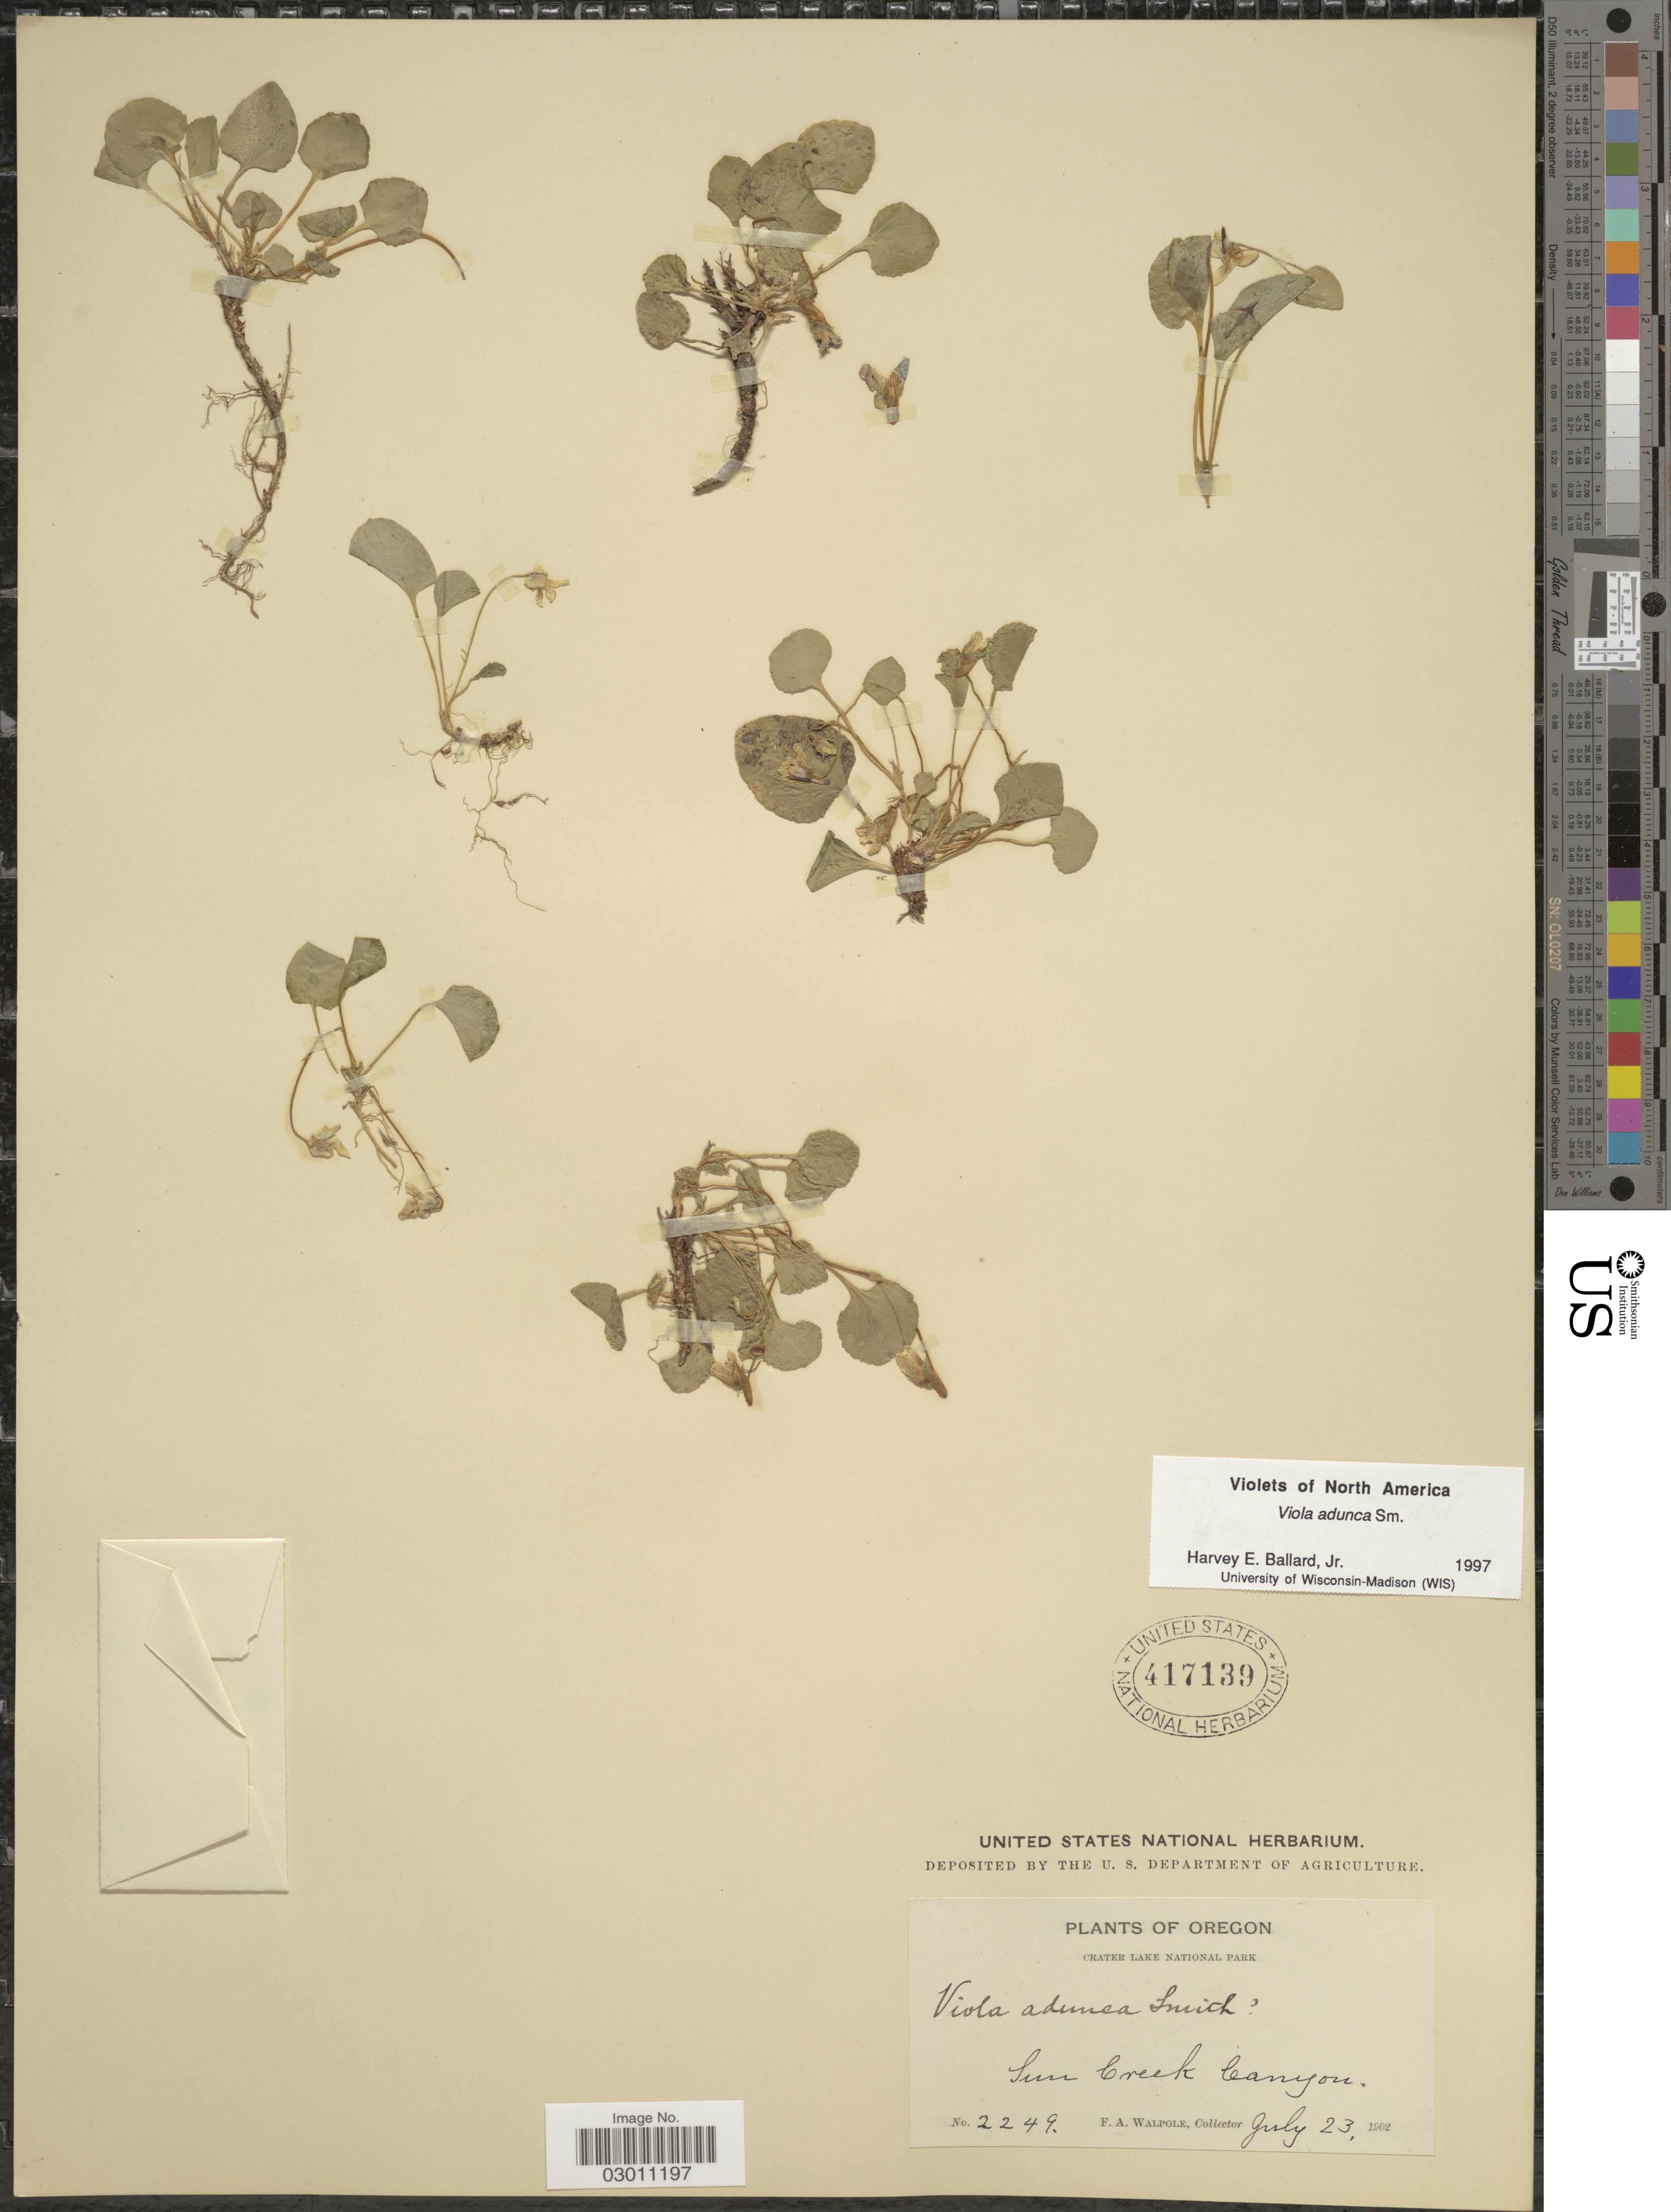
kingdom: Plantae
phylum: Tracheophyta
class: Magnoliopsida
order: Malpighiales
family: Violaceae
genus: Viola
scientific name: Viola adunca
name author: Sm.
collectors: F. Walpole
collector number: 2249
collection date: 1902-07-23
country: United States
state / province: Oregon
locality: Crater Lake National Park. Sun Creek Canyon.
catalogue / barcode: US 417139